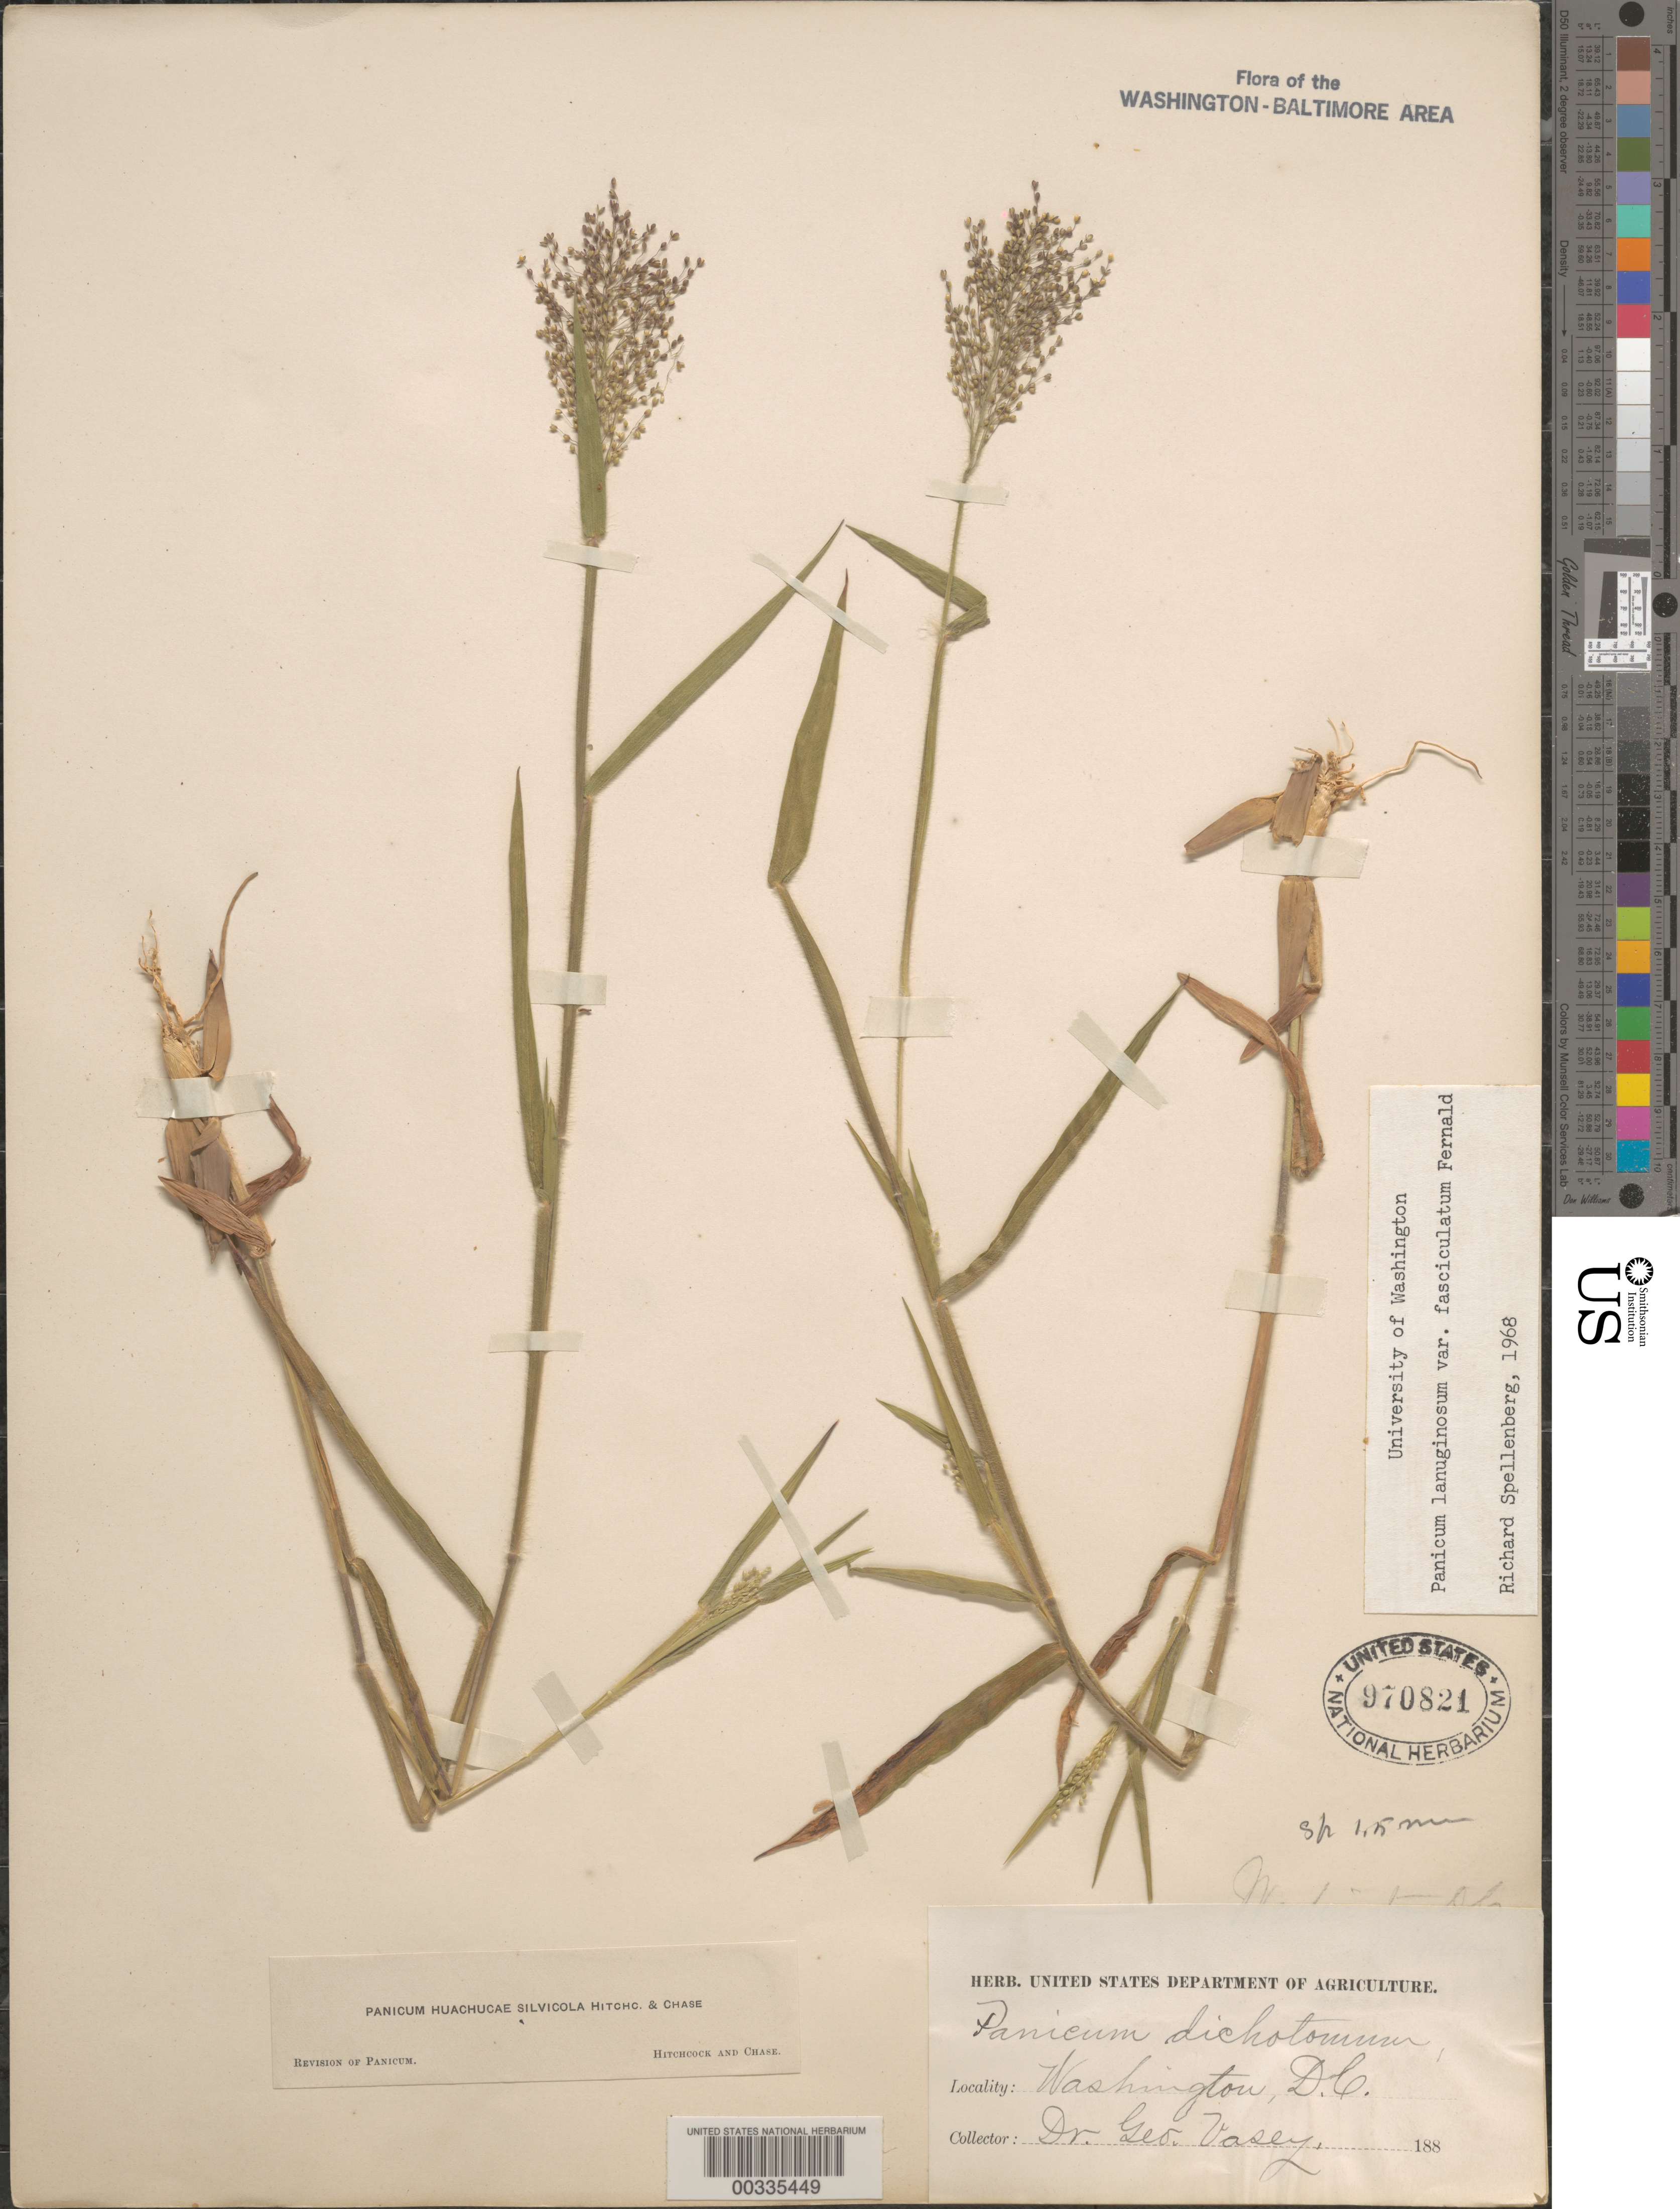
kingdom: Plantae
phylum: Tracheophyta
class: Liliopsida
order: Poales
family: Poaceae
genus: Dichanthelium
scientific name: Dichanthelium acuminatum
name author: (Sw.) Gould & C.A. Clark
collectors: G. Vasey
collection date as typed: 1880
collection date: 1880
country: United States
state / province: District of Columbia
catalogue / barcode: US 970821